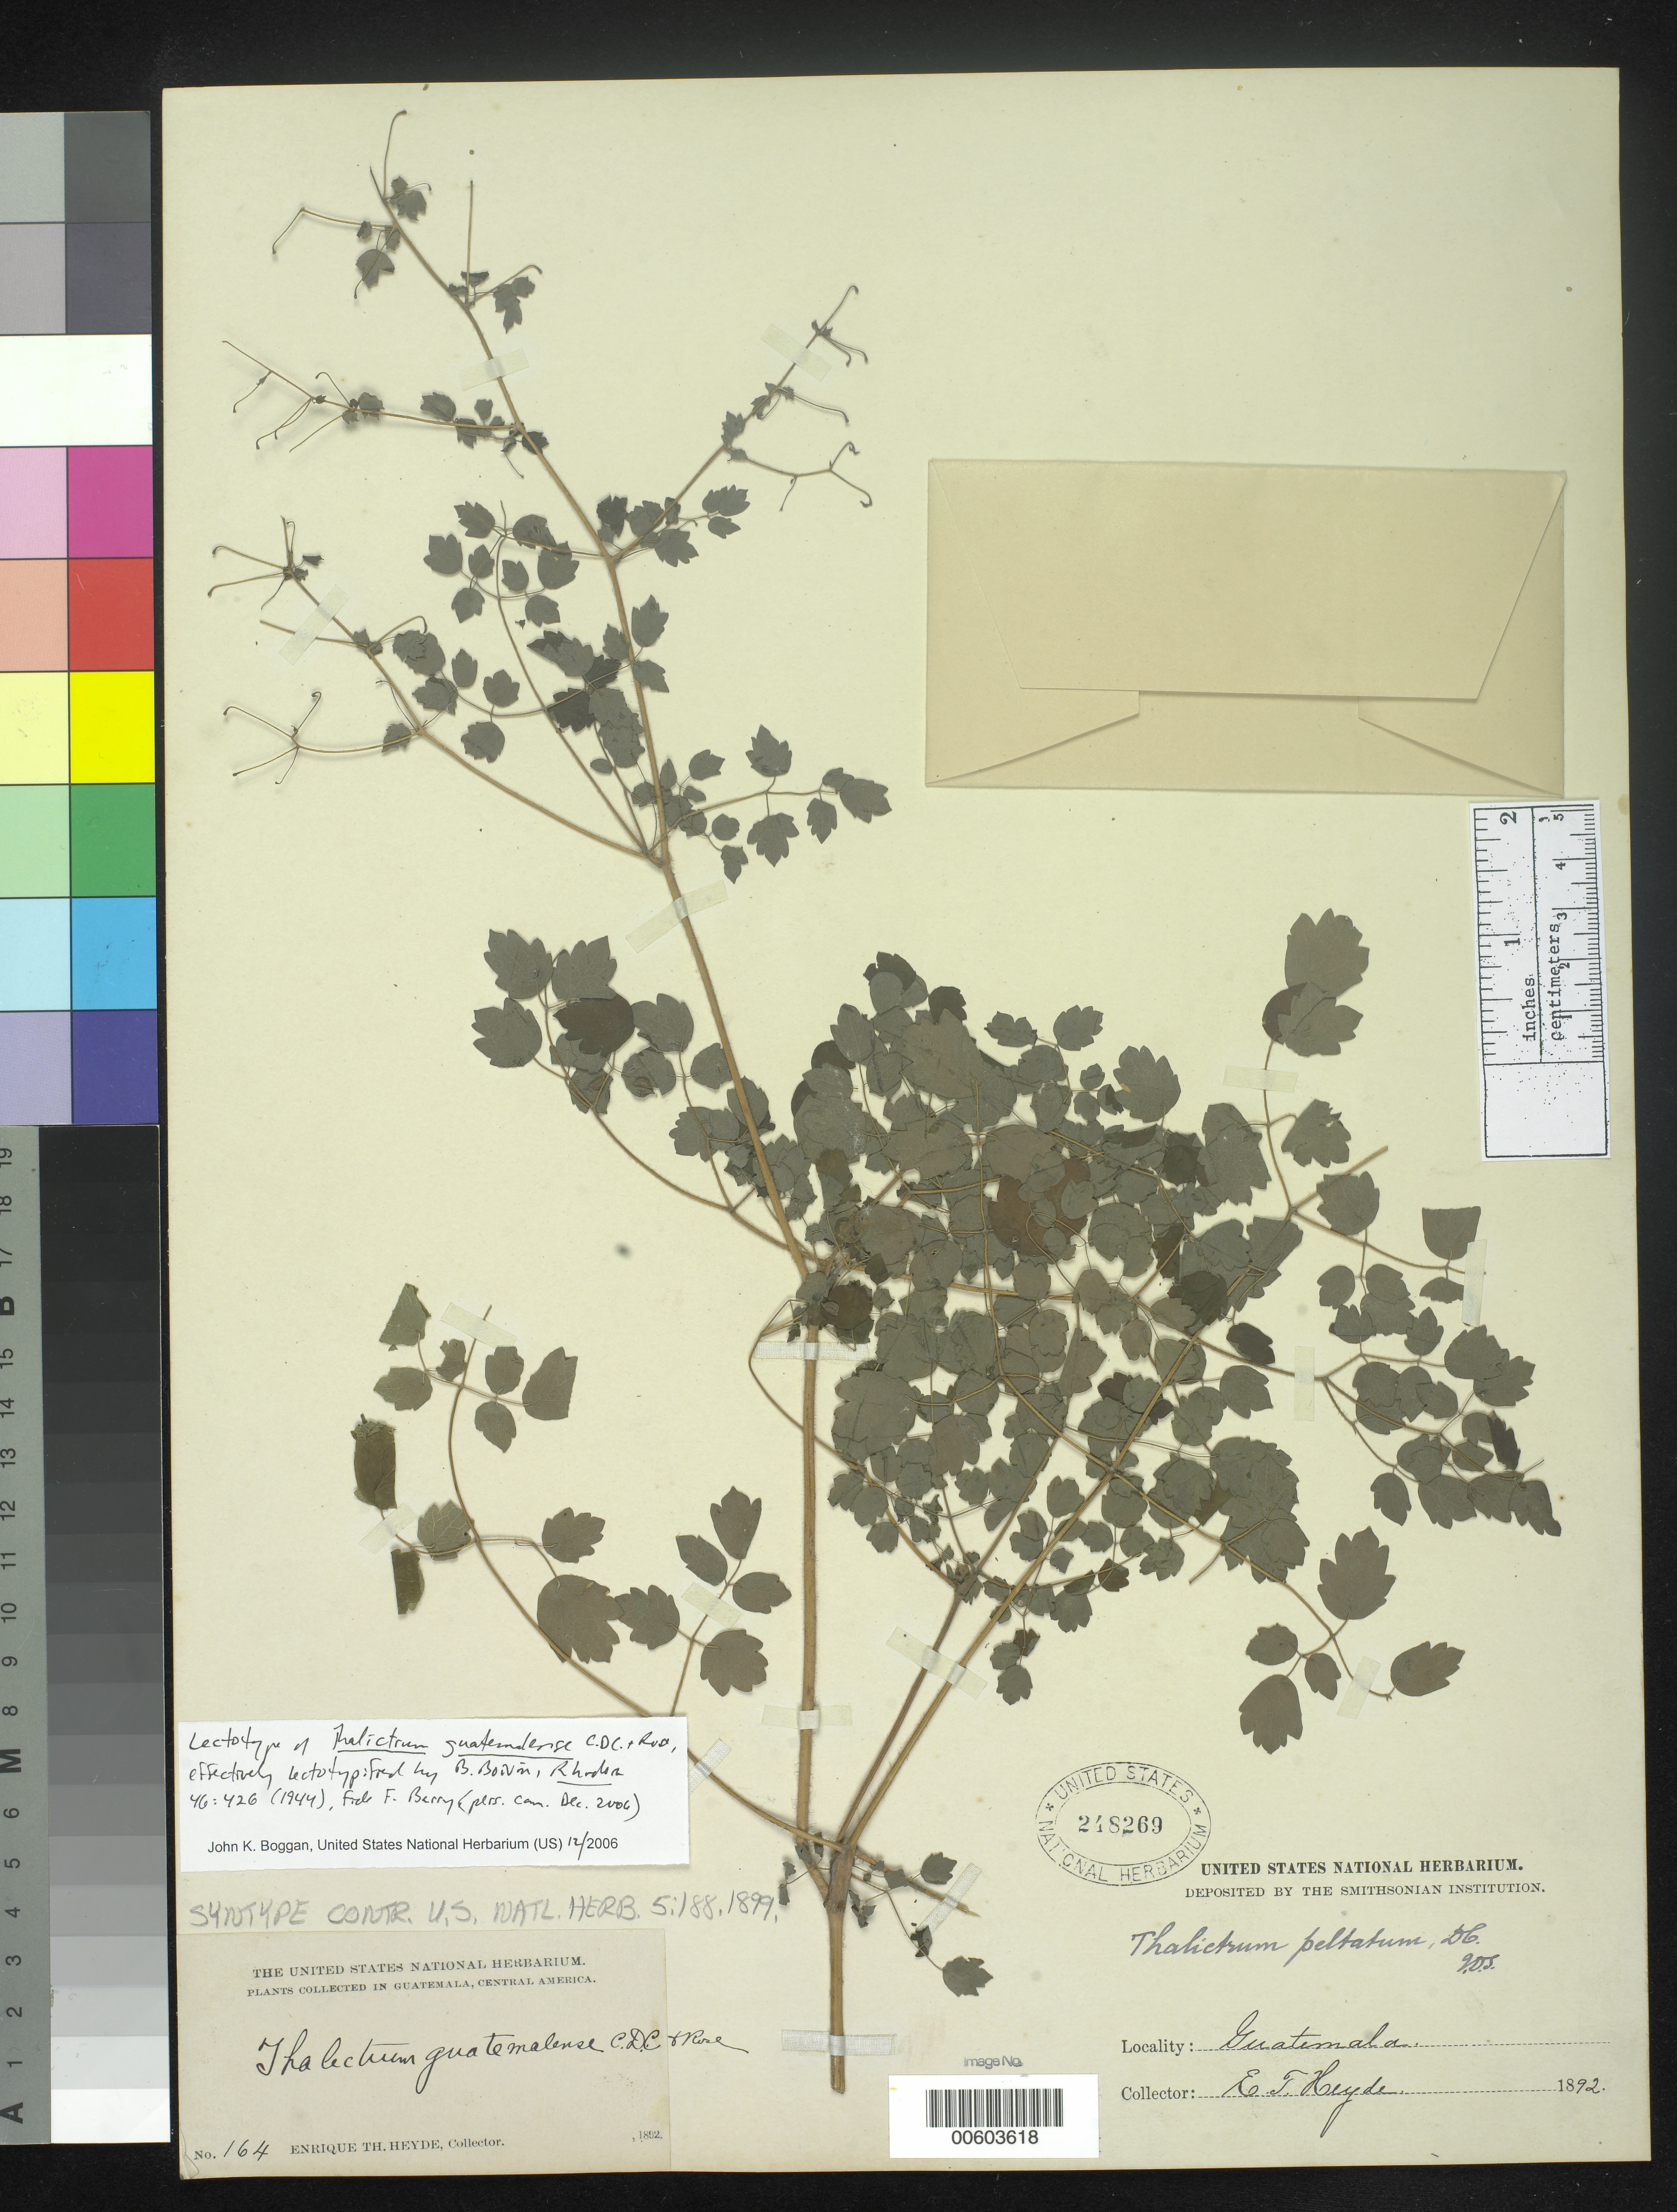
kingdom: Plantae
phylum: Tracheophyta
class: Magnoliopsida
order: Ranunculales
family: Ranunculaceae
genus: Thalictrum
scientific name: Thalictrum guatemalense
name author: C. DC. & Rose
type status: Lectotype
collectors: E. T. Heyde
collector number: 164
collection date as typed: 1892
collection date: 1892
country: Guatemala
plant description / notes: Effectively lectotypified by Boivin, fide F. Barry (pers. email comm., Dec. 2006).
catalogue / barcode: US 248269